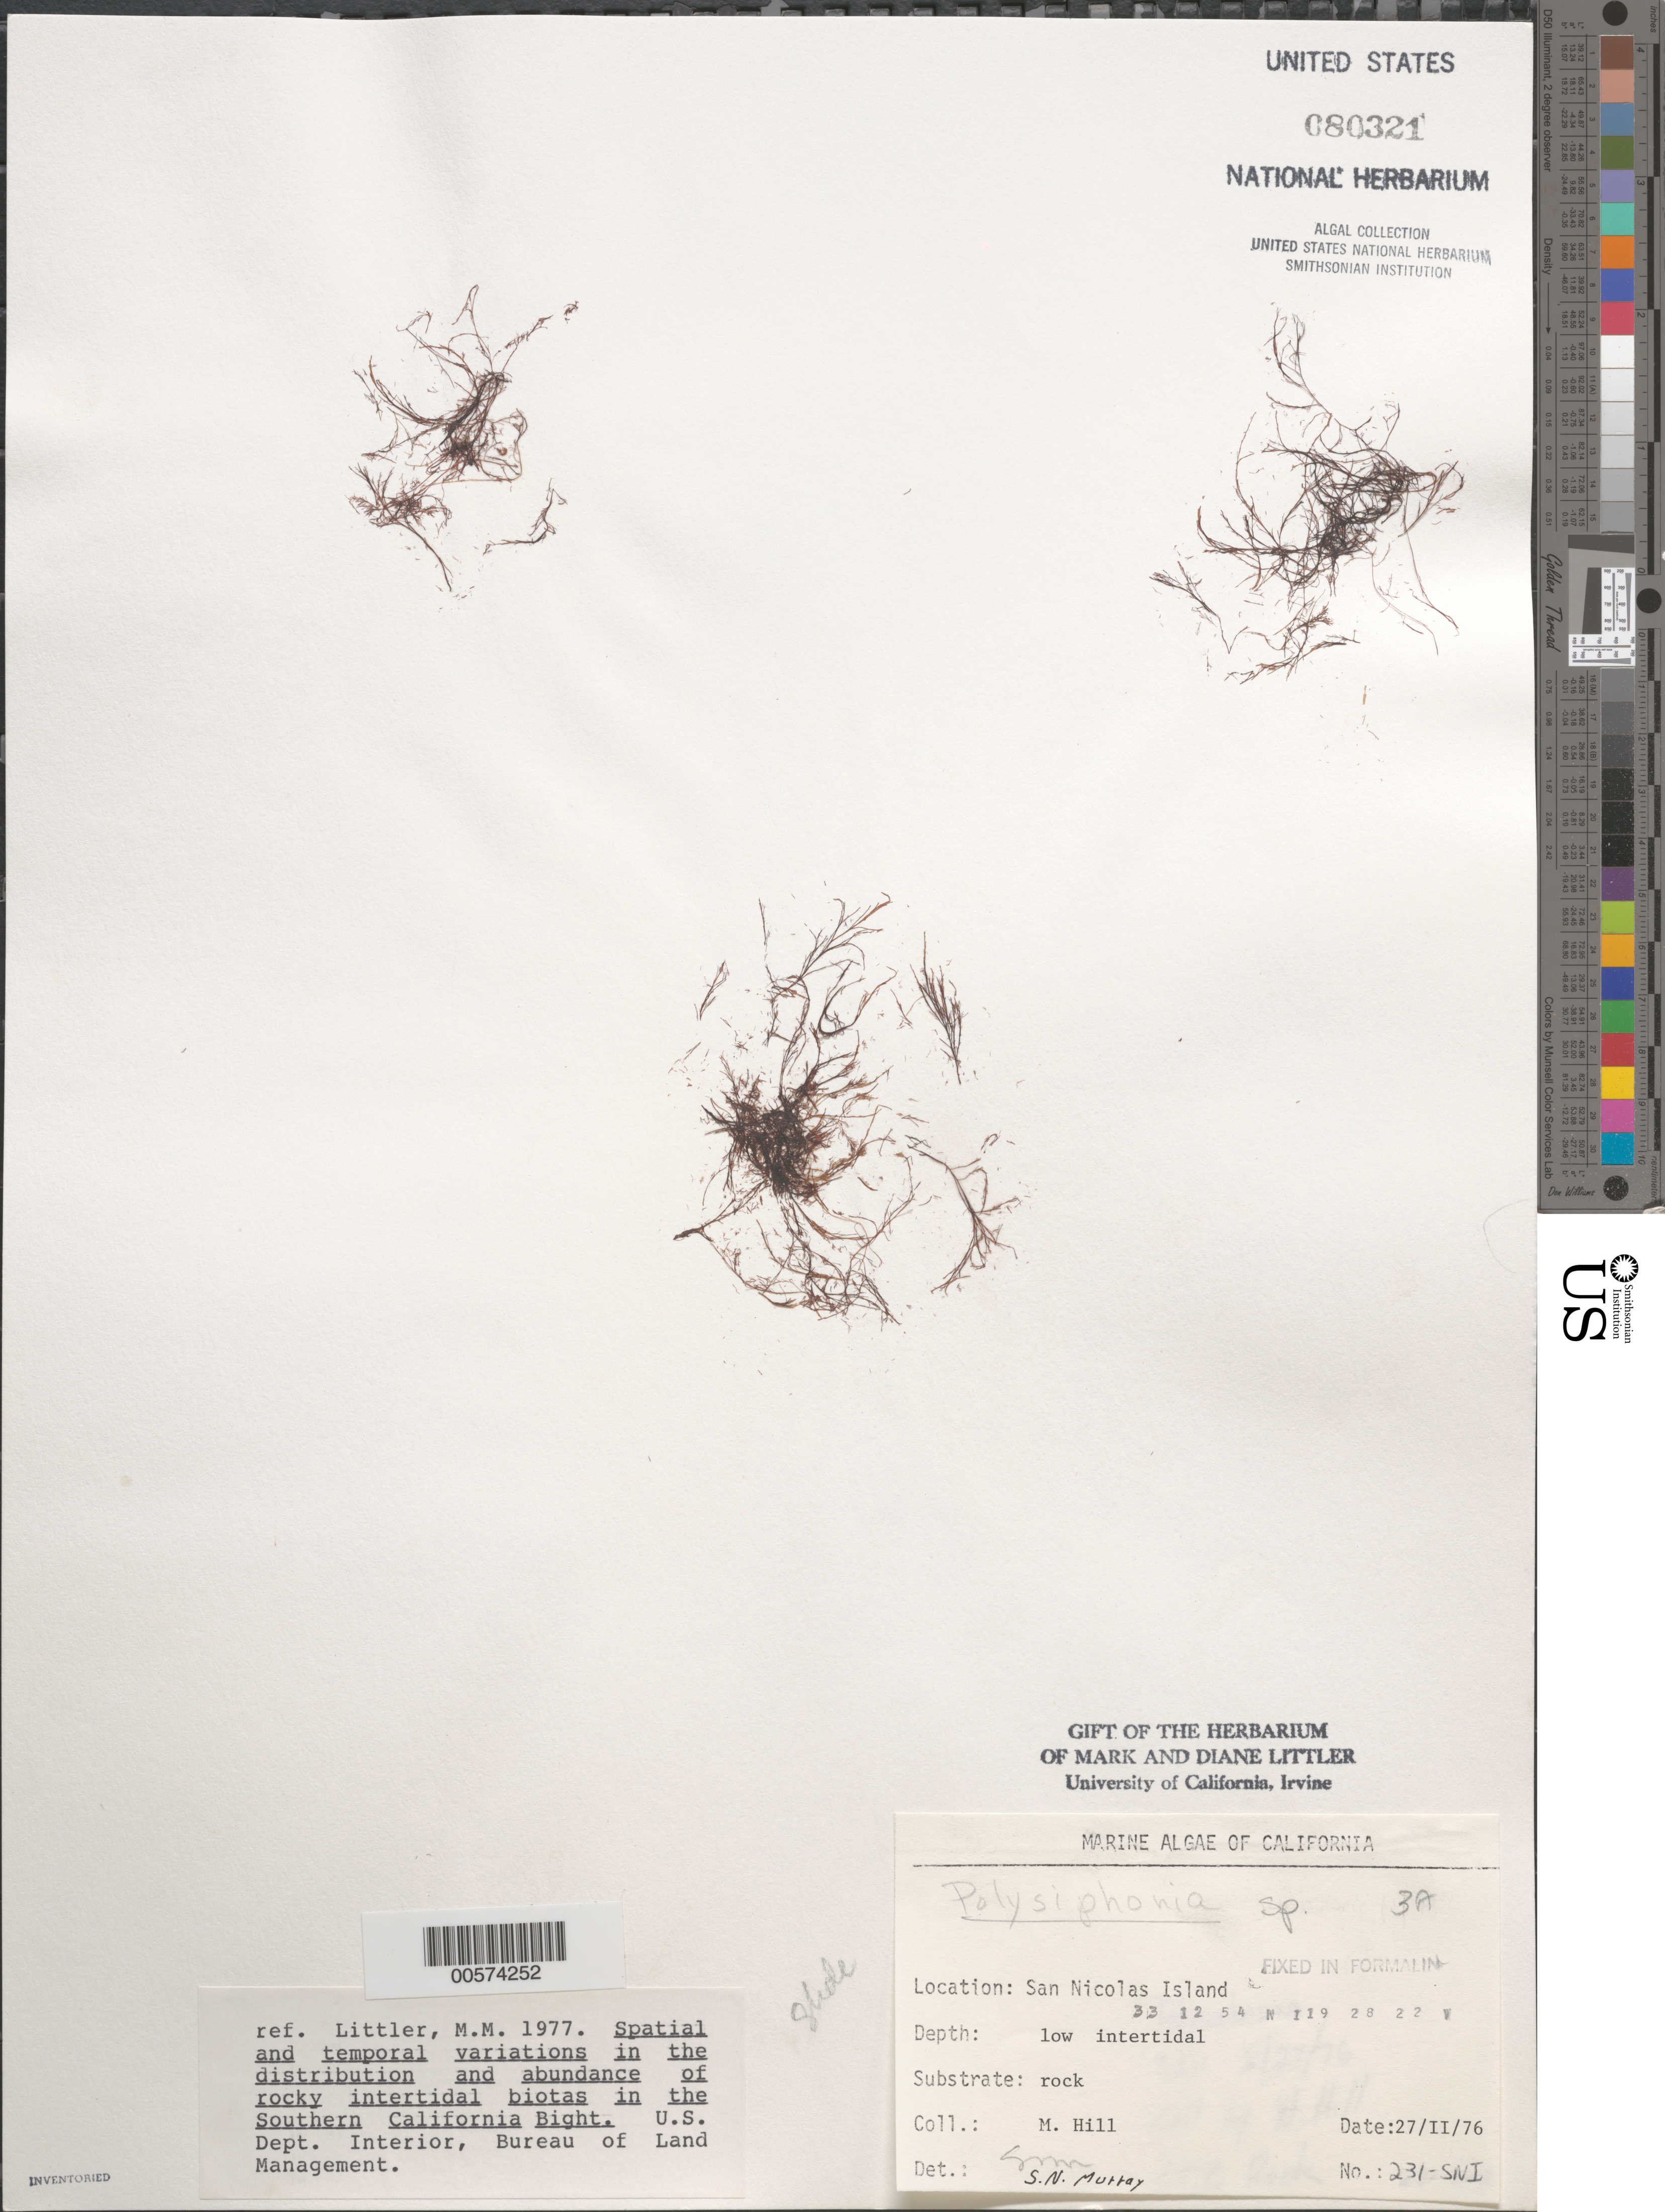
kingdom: Plantae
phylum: Rhodophyta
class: Florideophyceae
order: Ceramiales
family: Rhodomelaceae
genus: Polysiphonia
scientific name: Polysiphonia sp.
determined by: Murray, S. N.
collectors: M. Hill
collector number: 231-SNI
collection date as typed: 27 Feb 1976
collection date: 1976-02-27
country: United States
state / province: California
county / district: Ventura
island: San Nicolas Island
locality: Dutch Harbor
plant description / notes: BLM-SOCALBIGHT Rocky Intertidal Survey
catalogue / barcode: US 80321